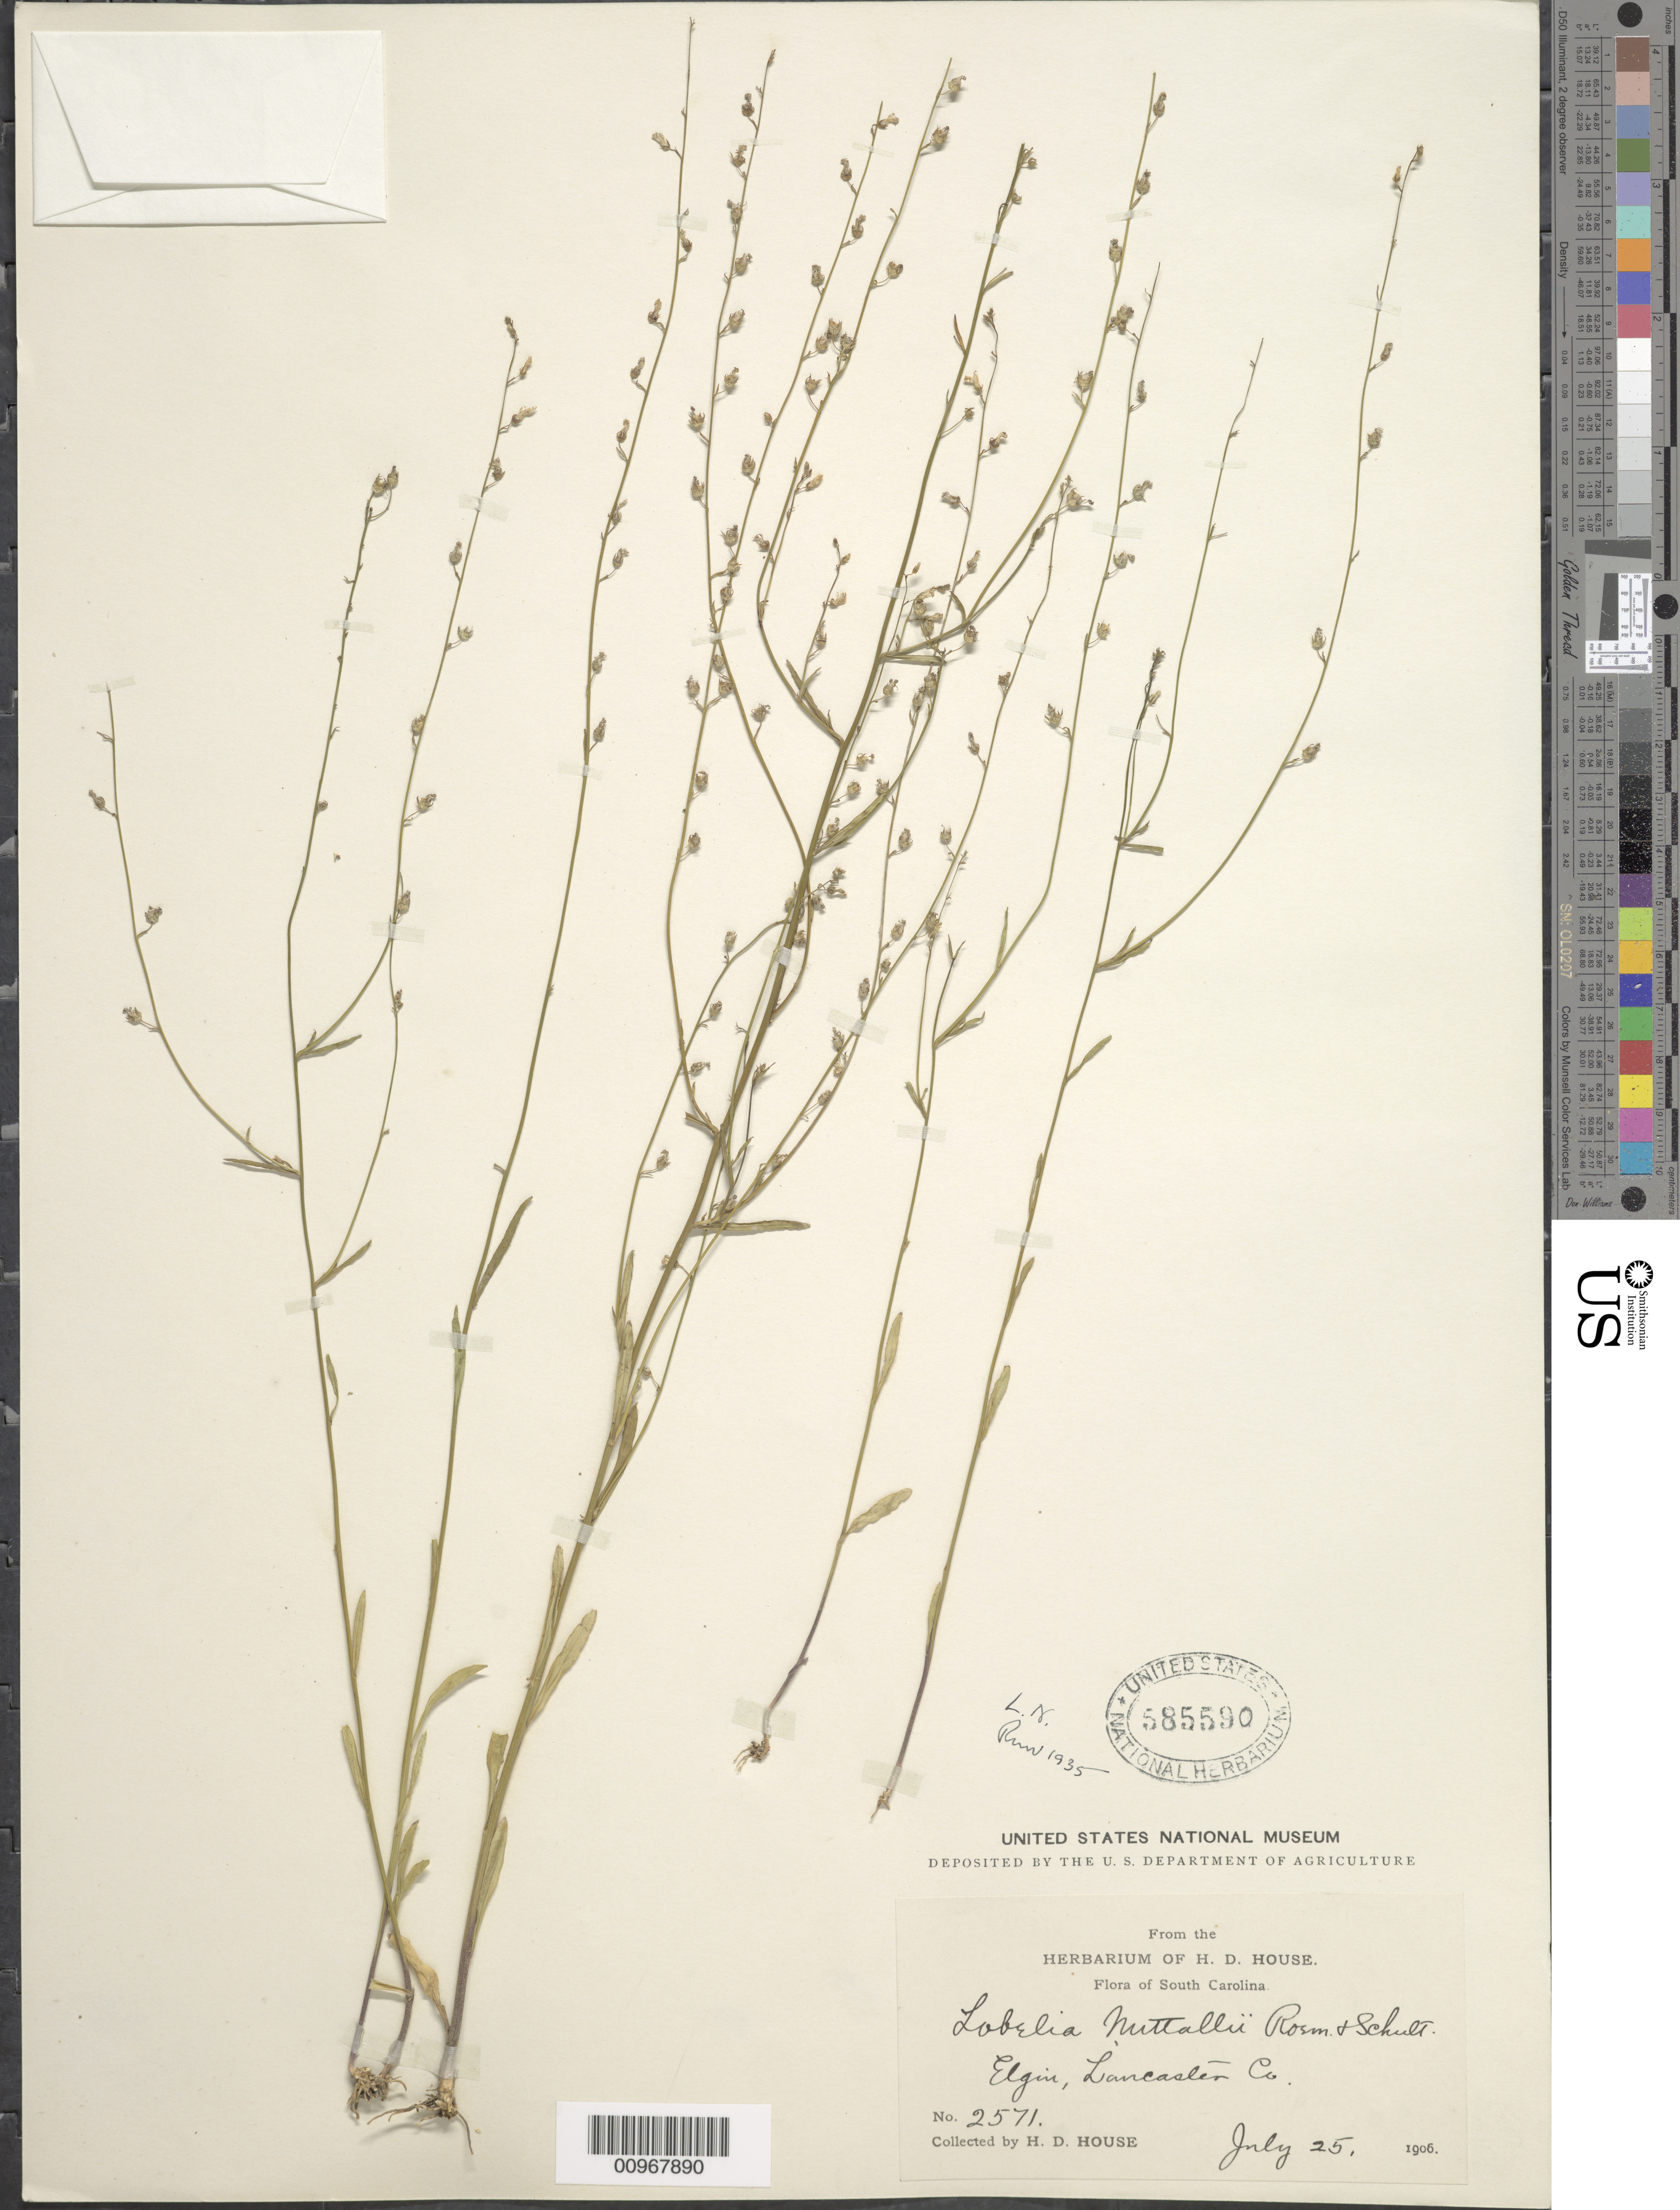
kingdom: Plantae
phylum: Tracheophyta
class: Magnoliopsida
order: Asterales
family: Campanulaceae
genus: Lobelia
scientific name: Lobelia nuttallii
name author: Schult.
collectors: H. D. House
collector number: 2571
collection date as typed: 25 Jul 1906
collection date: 1906-07-25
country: United States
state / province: South Carolina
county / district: Lancaster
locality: Elgin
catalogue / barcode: US 585590